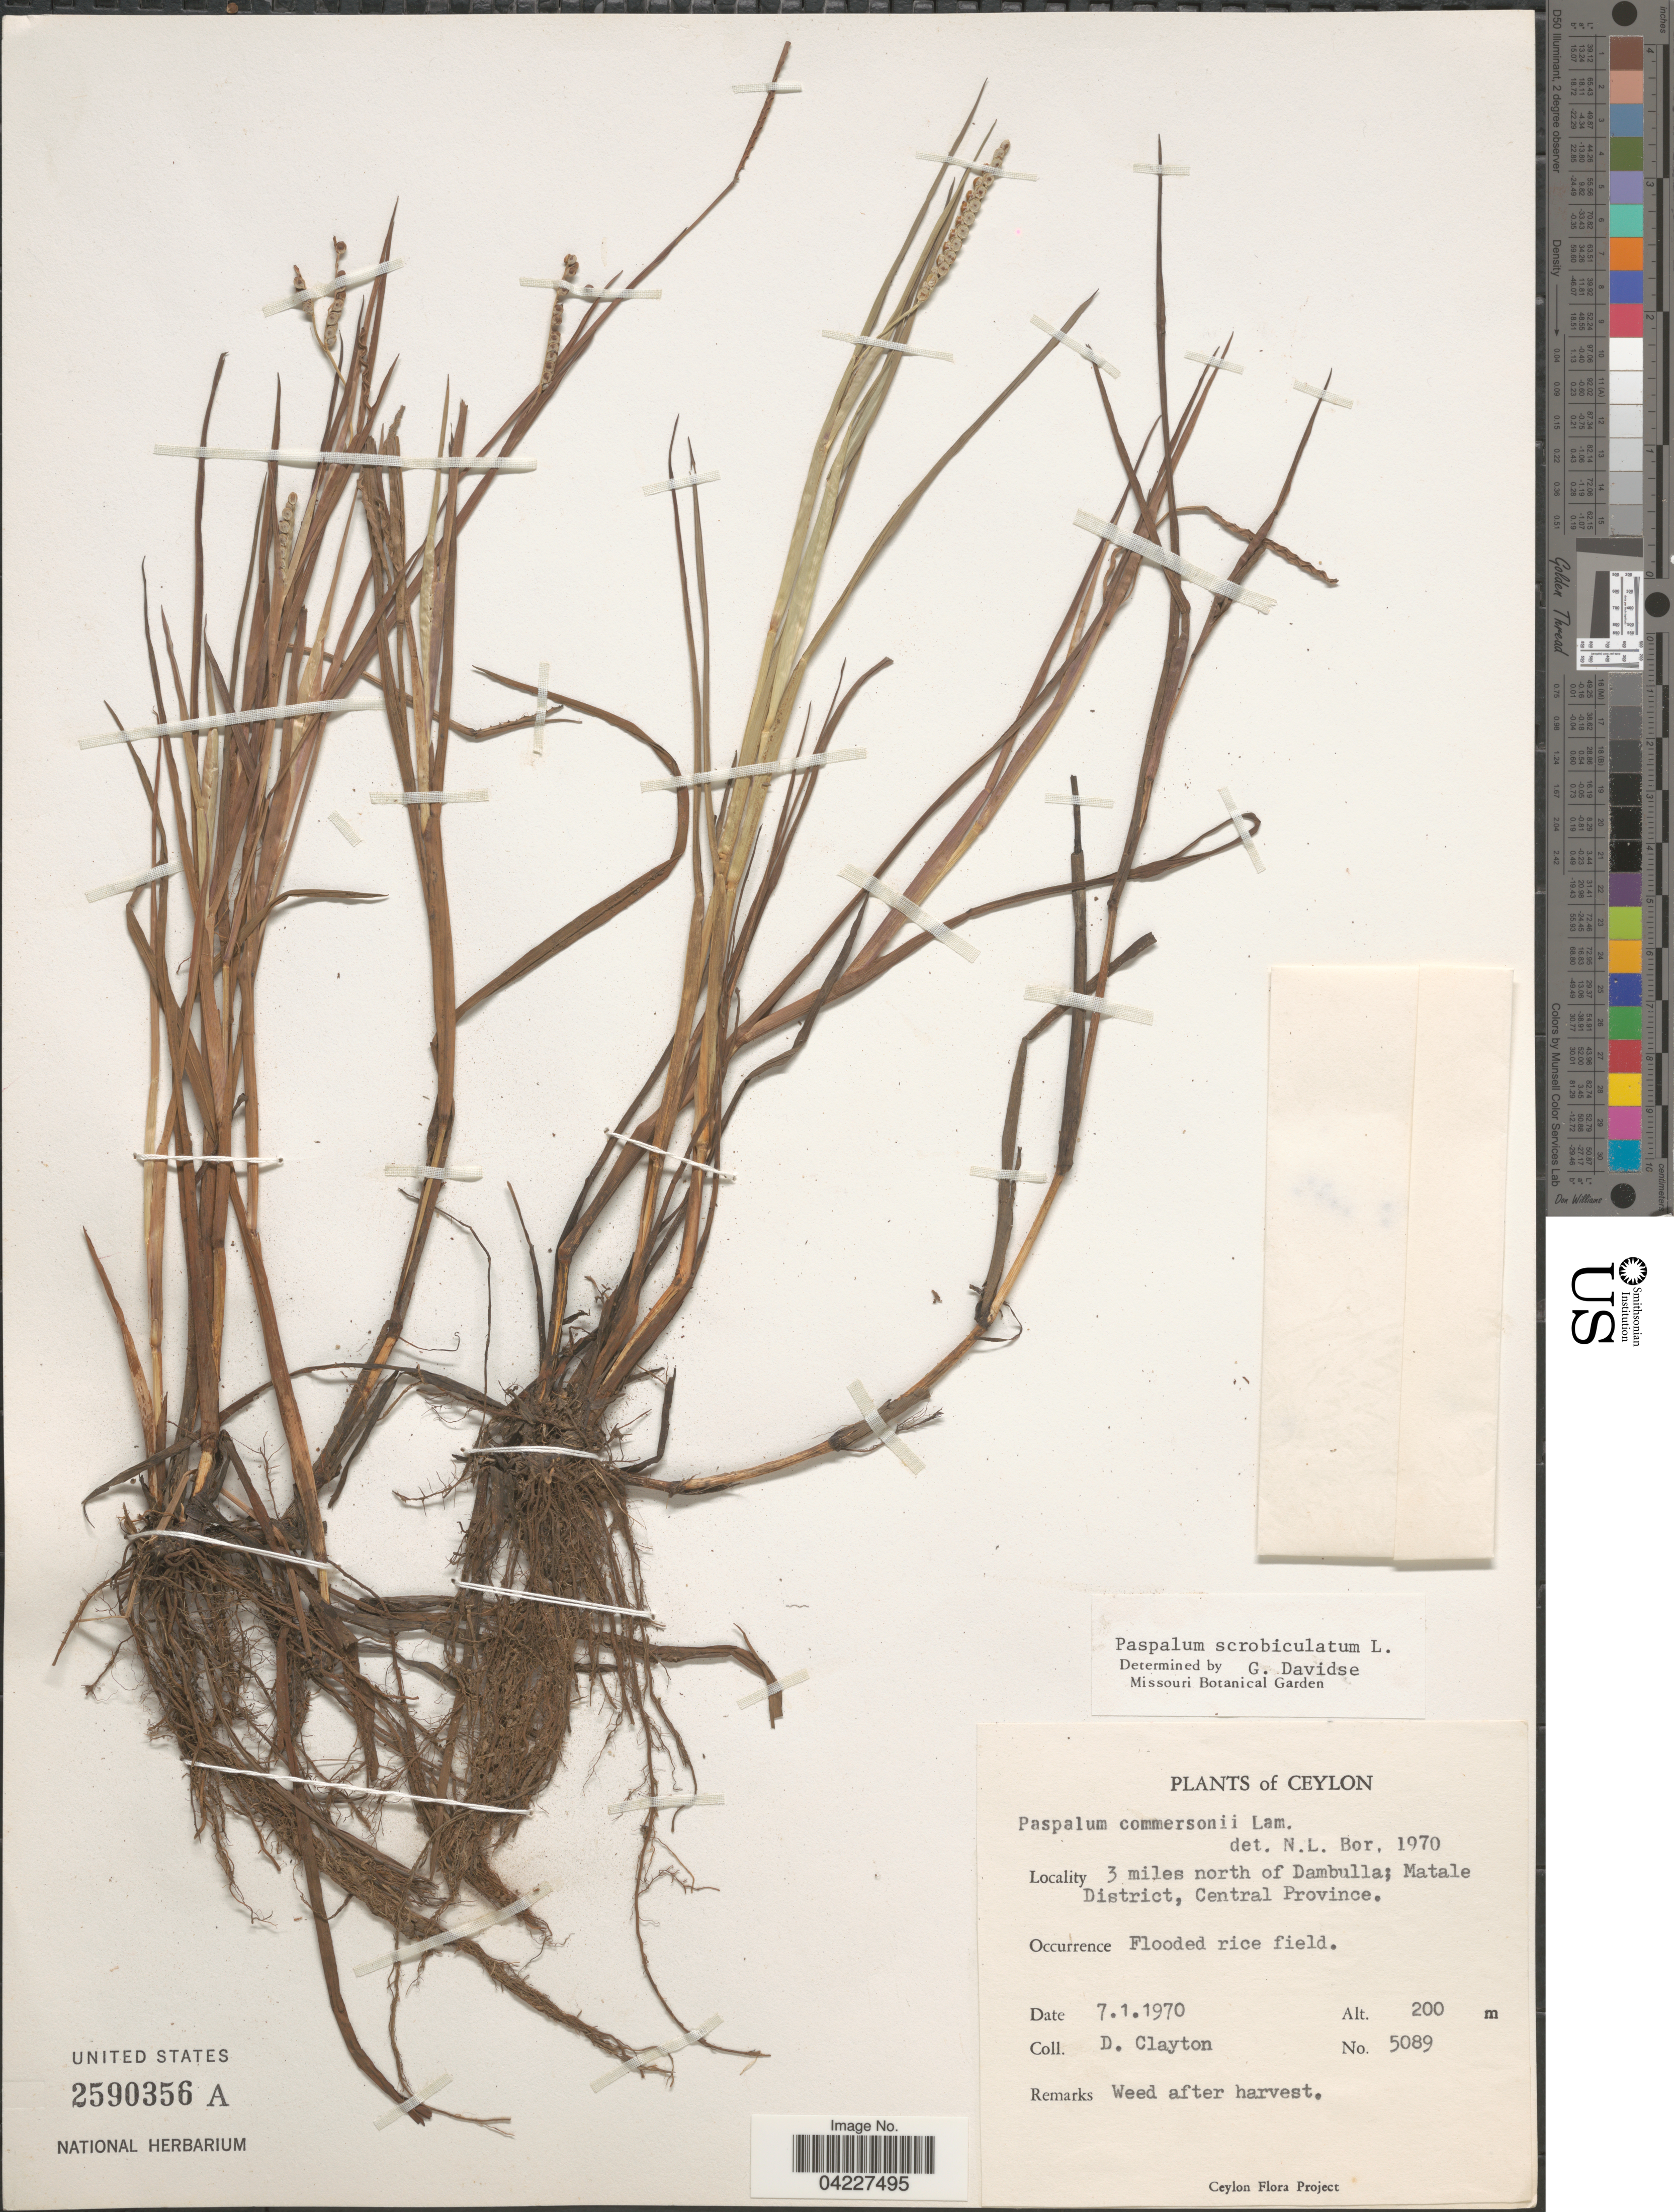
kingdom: Plantae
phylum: Tracheophyta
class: Liliopsida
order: Poales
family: Poaceae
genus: Paspalum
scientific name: Paspalum scrobiculatum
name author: L.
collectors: D. Clayton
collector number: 5089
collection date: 1970-01-07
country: Sri Lanka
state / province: Central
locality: Ceylon. 3 miles north of Dambulla; Matale District.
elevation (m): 200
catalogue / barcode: US 2590356A